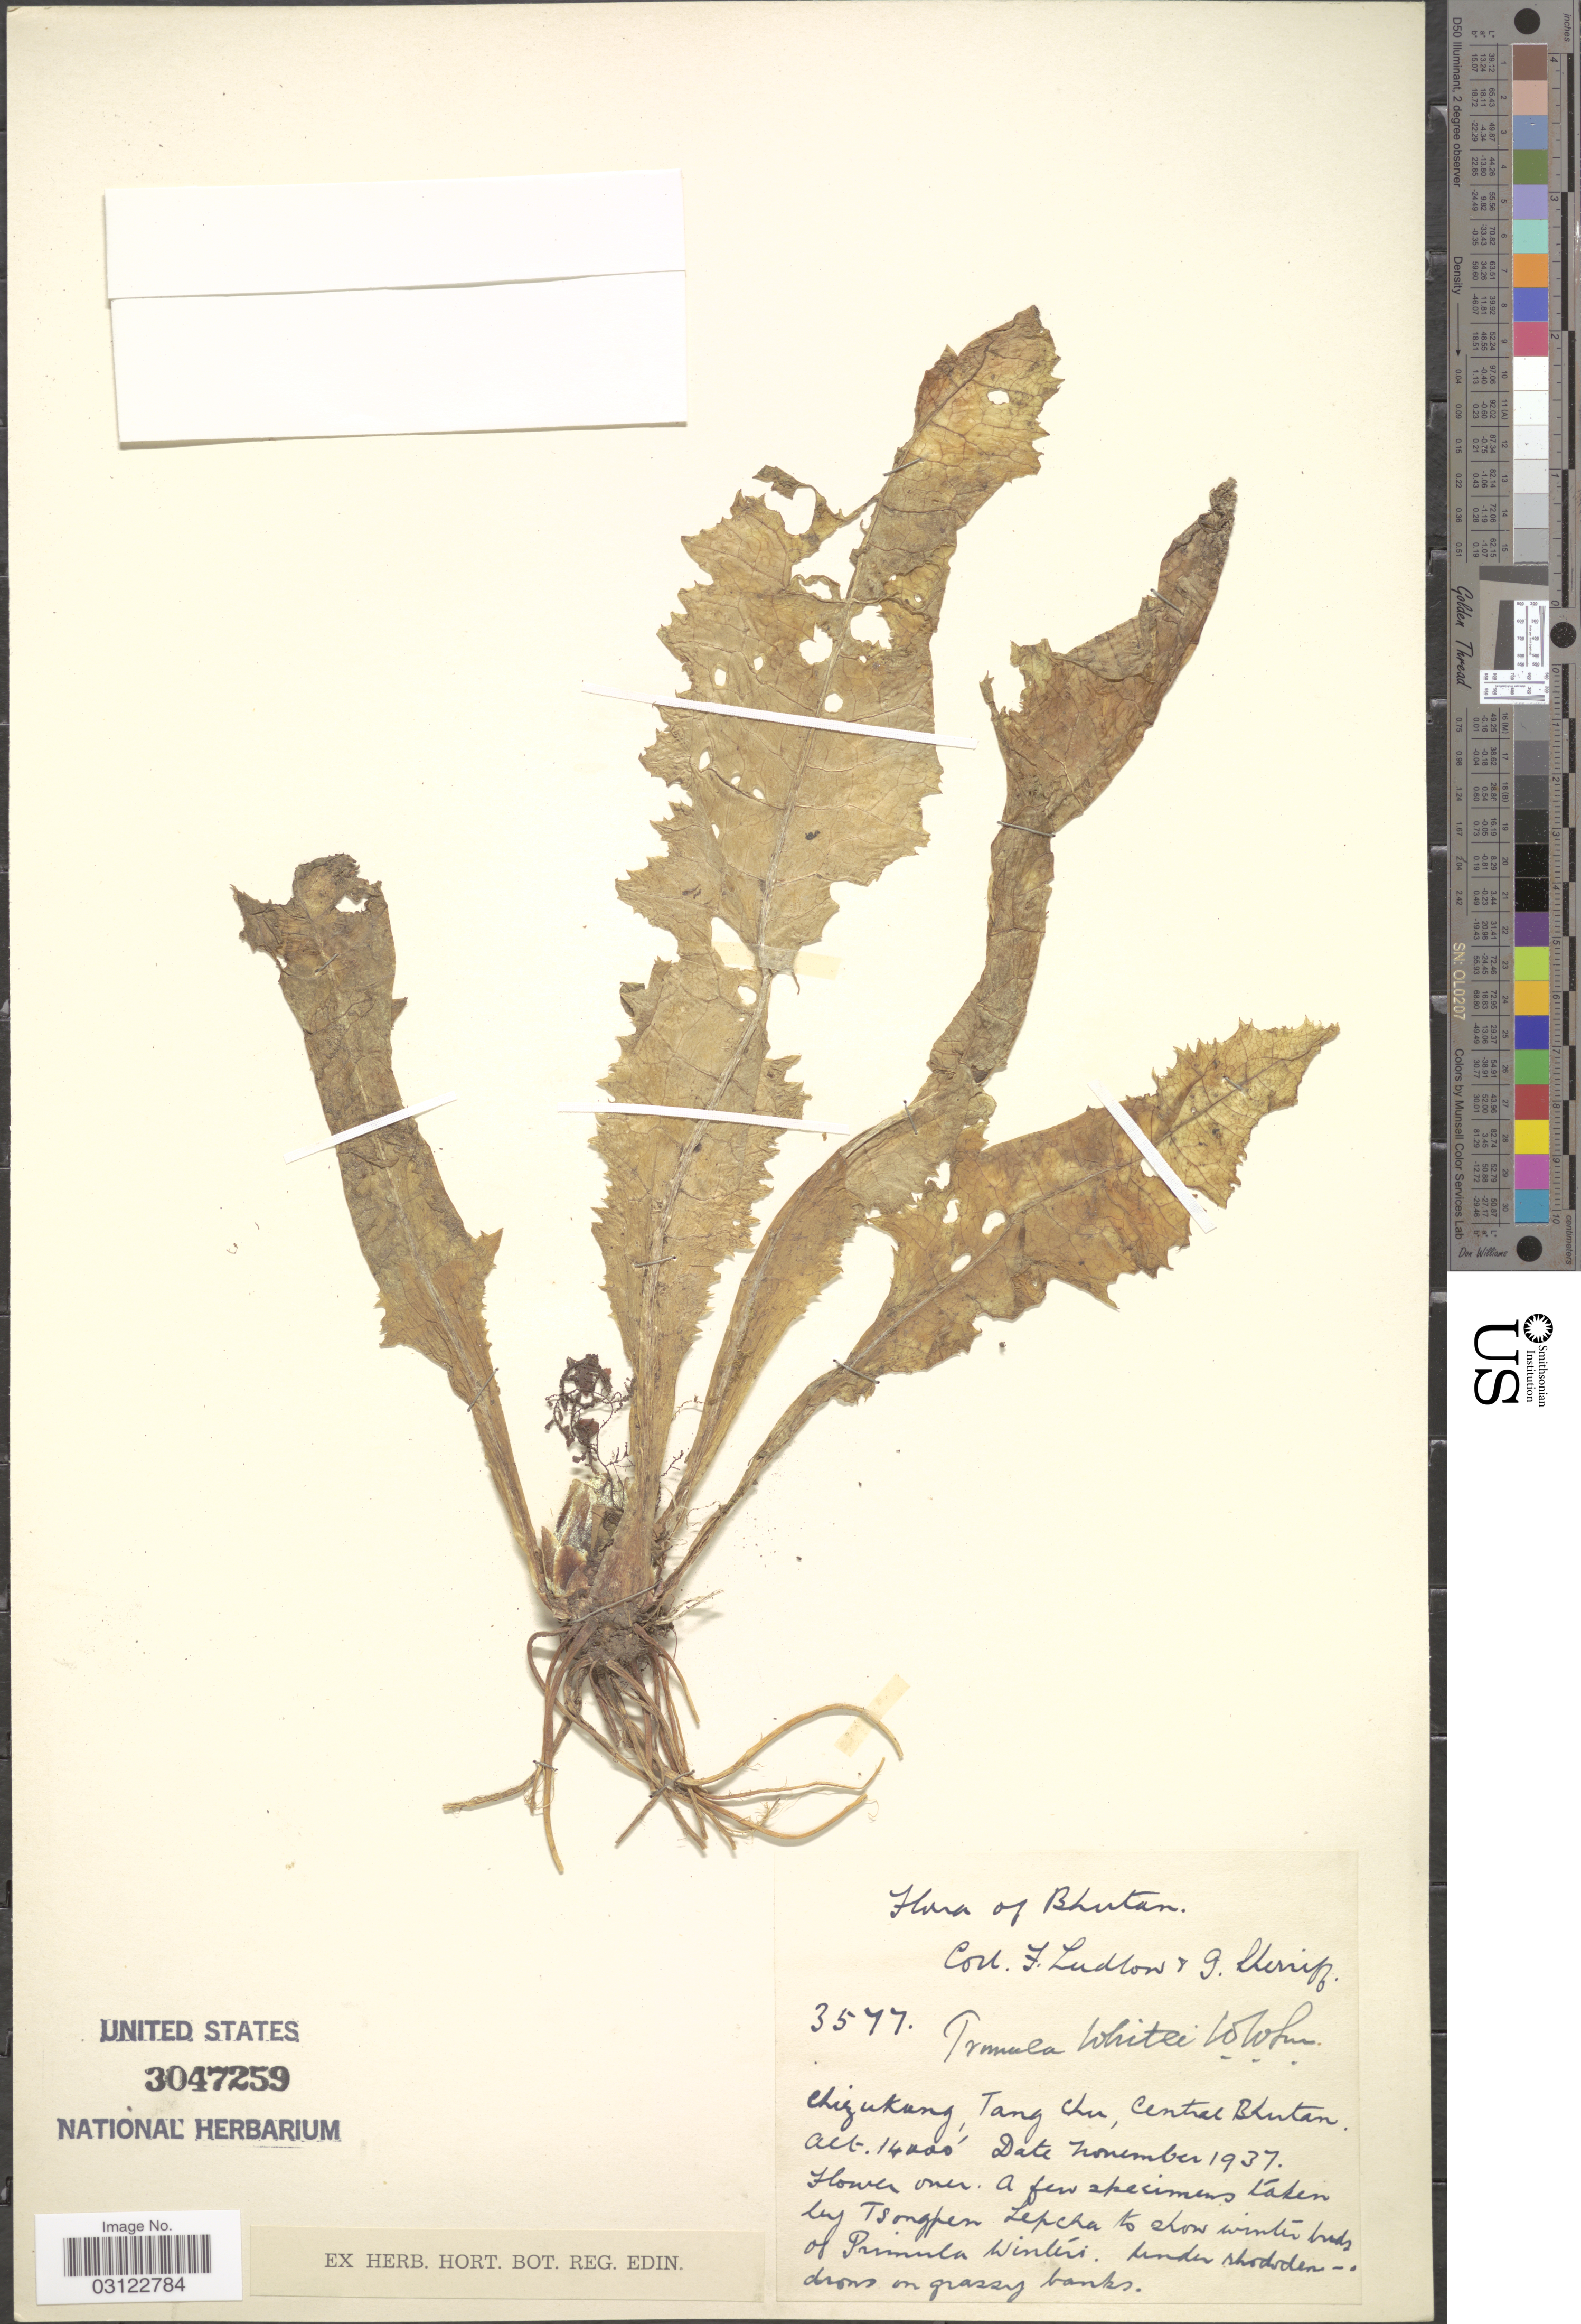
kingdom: Plantae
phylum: Tracheophyta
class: Magnoliopsida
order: Ericales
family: Primulaceae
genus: Primula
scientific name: Primula whitei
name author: W.W. Sm.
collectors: F. Ludlow & G. Sherriff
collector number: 3577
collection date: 1937-11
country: Bhutan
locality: Chizukang, Tang Chu, Central Bhutan.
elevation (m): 4267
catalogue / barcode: US 3047259